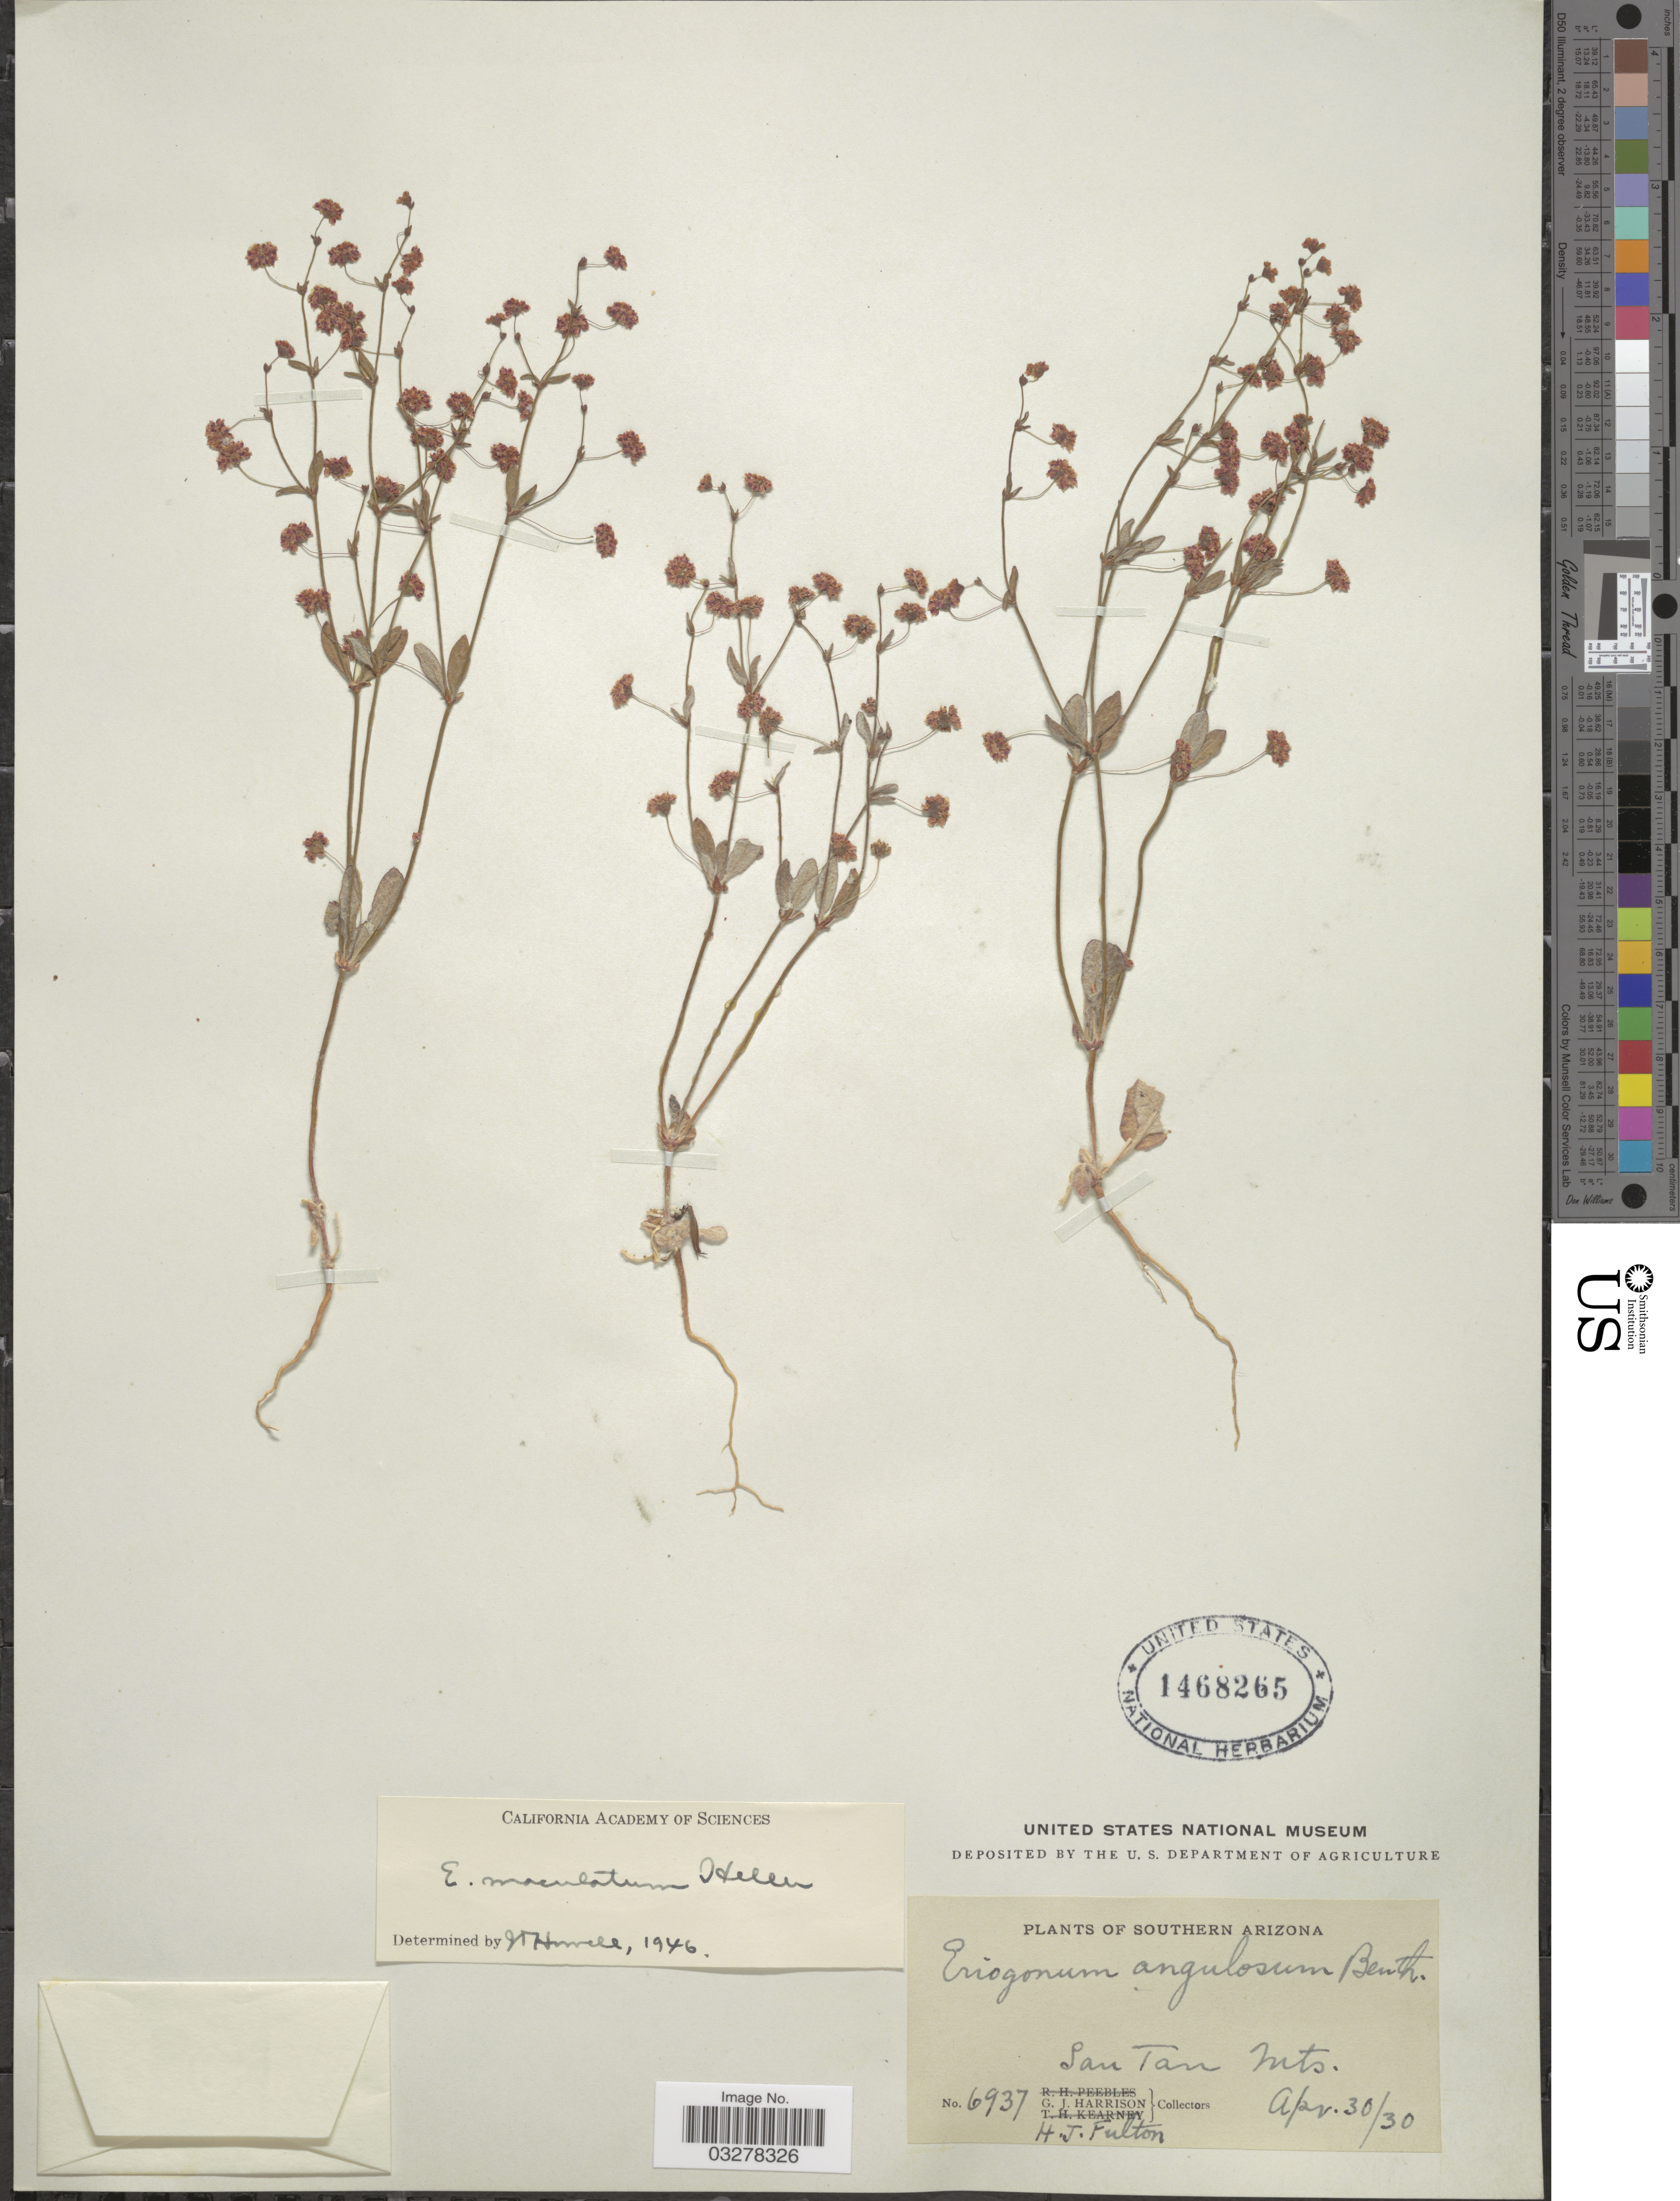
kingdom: Plantae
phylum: Tracheophyta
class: Magnoliopsida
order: Caryophyllales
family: Polygonaceae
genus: Eriogonum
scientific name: Eriogonum maculatum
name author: A. Heller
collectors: G. J. Harrison & H. Fulton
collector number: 6937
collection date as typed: Transcribed d/m/y: 30/4/30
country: United States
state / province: Arizona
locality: Southern Arizona. San Tan Mts.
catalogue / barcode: US 1468265